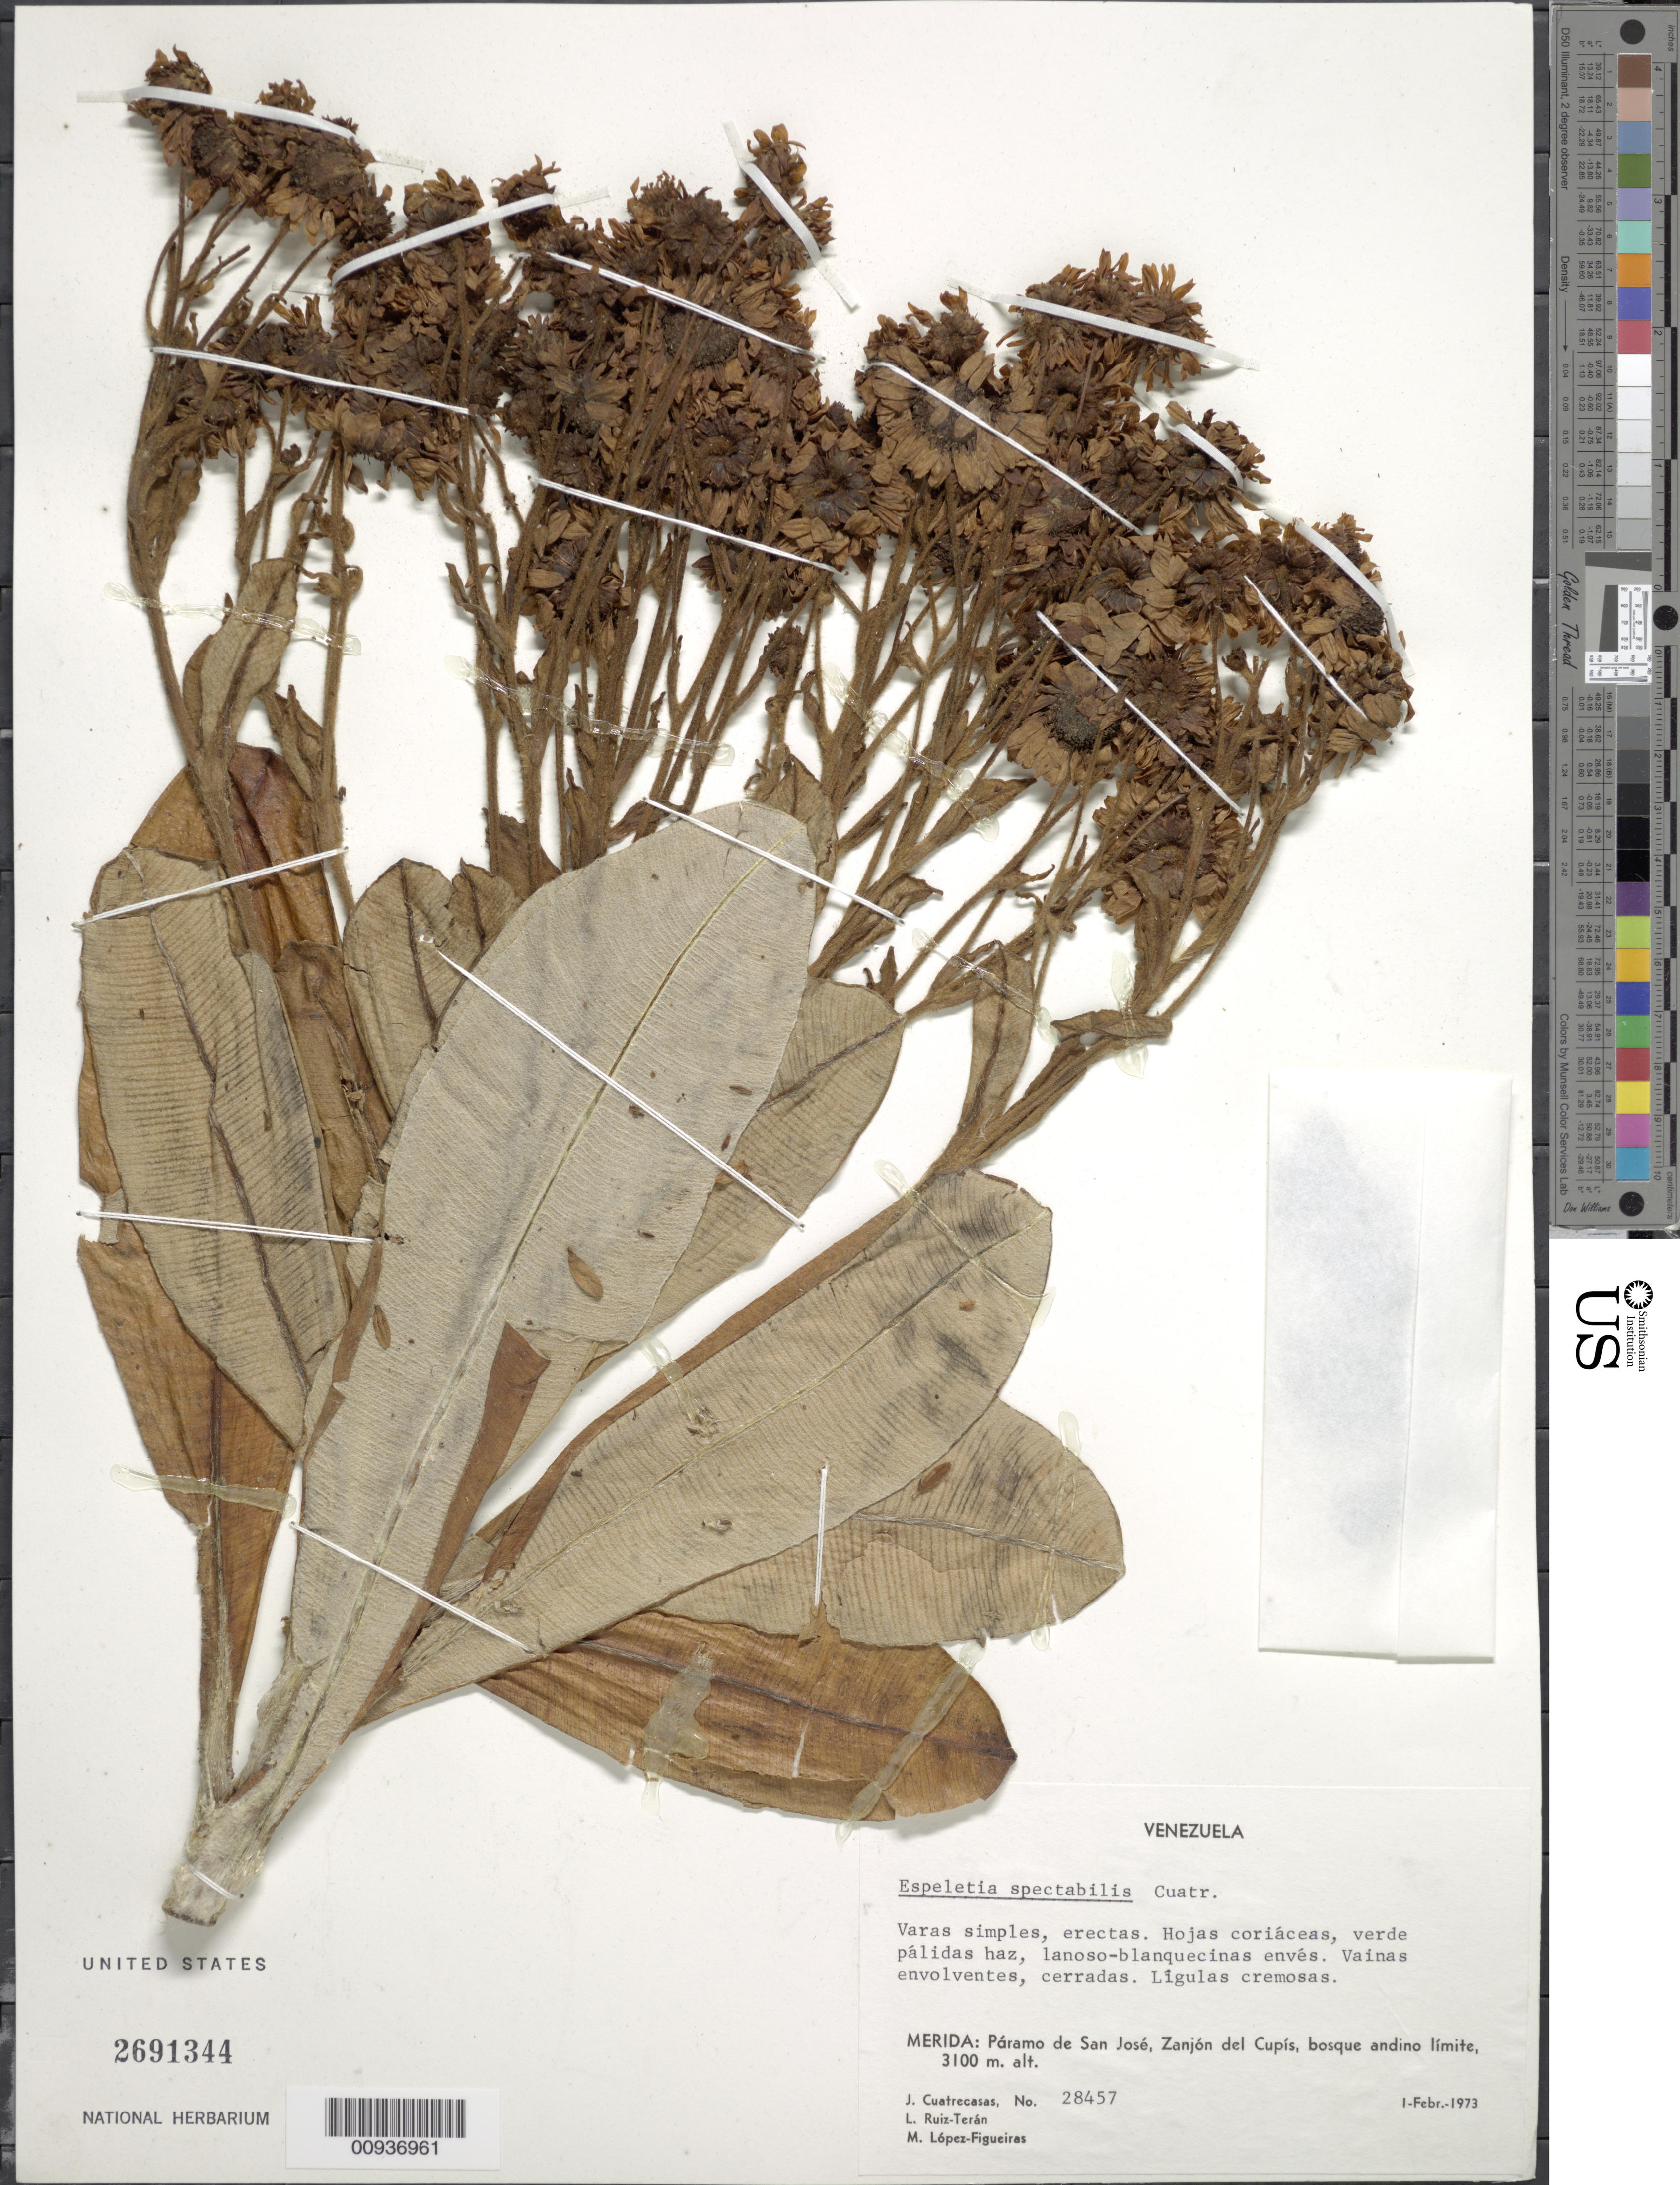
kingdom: Plantae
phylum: Tracheophyta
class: Magnoliopsida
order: Asterales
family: Asteraceae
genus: Libanothamnus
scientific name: Libanothamnus spectabilis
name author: (Cuatrec.) Cuatrec.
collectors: J. Cuatrecasas, L. E. Ruíz-Terán & M. López Figueiras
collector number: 28457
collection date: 1973-02-01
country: Venezuela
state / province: Mérida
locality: Páramo de San José. Zanjón del Cupís, bosque andino límite.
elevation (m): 3100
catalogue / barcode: US 2691344